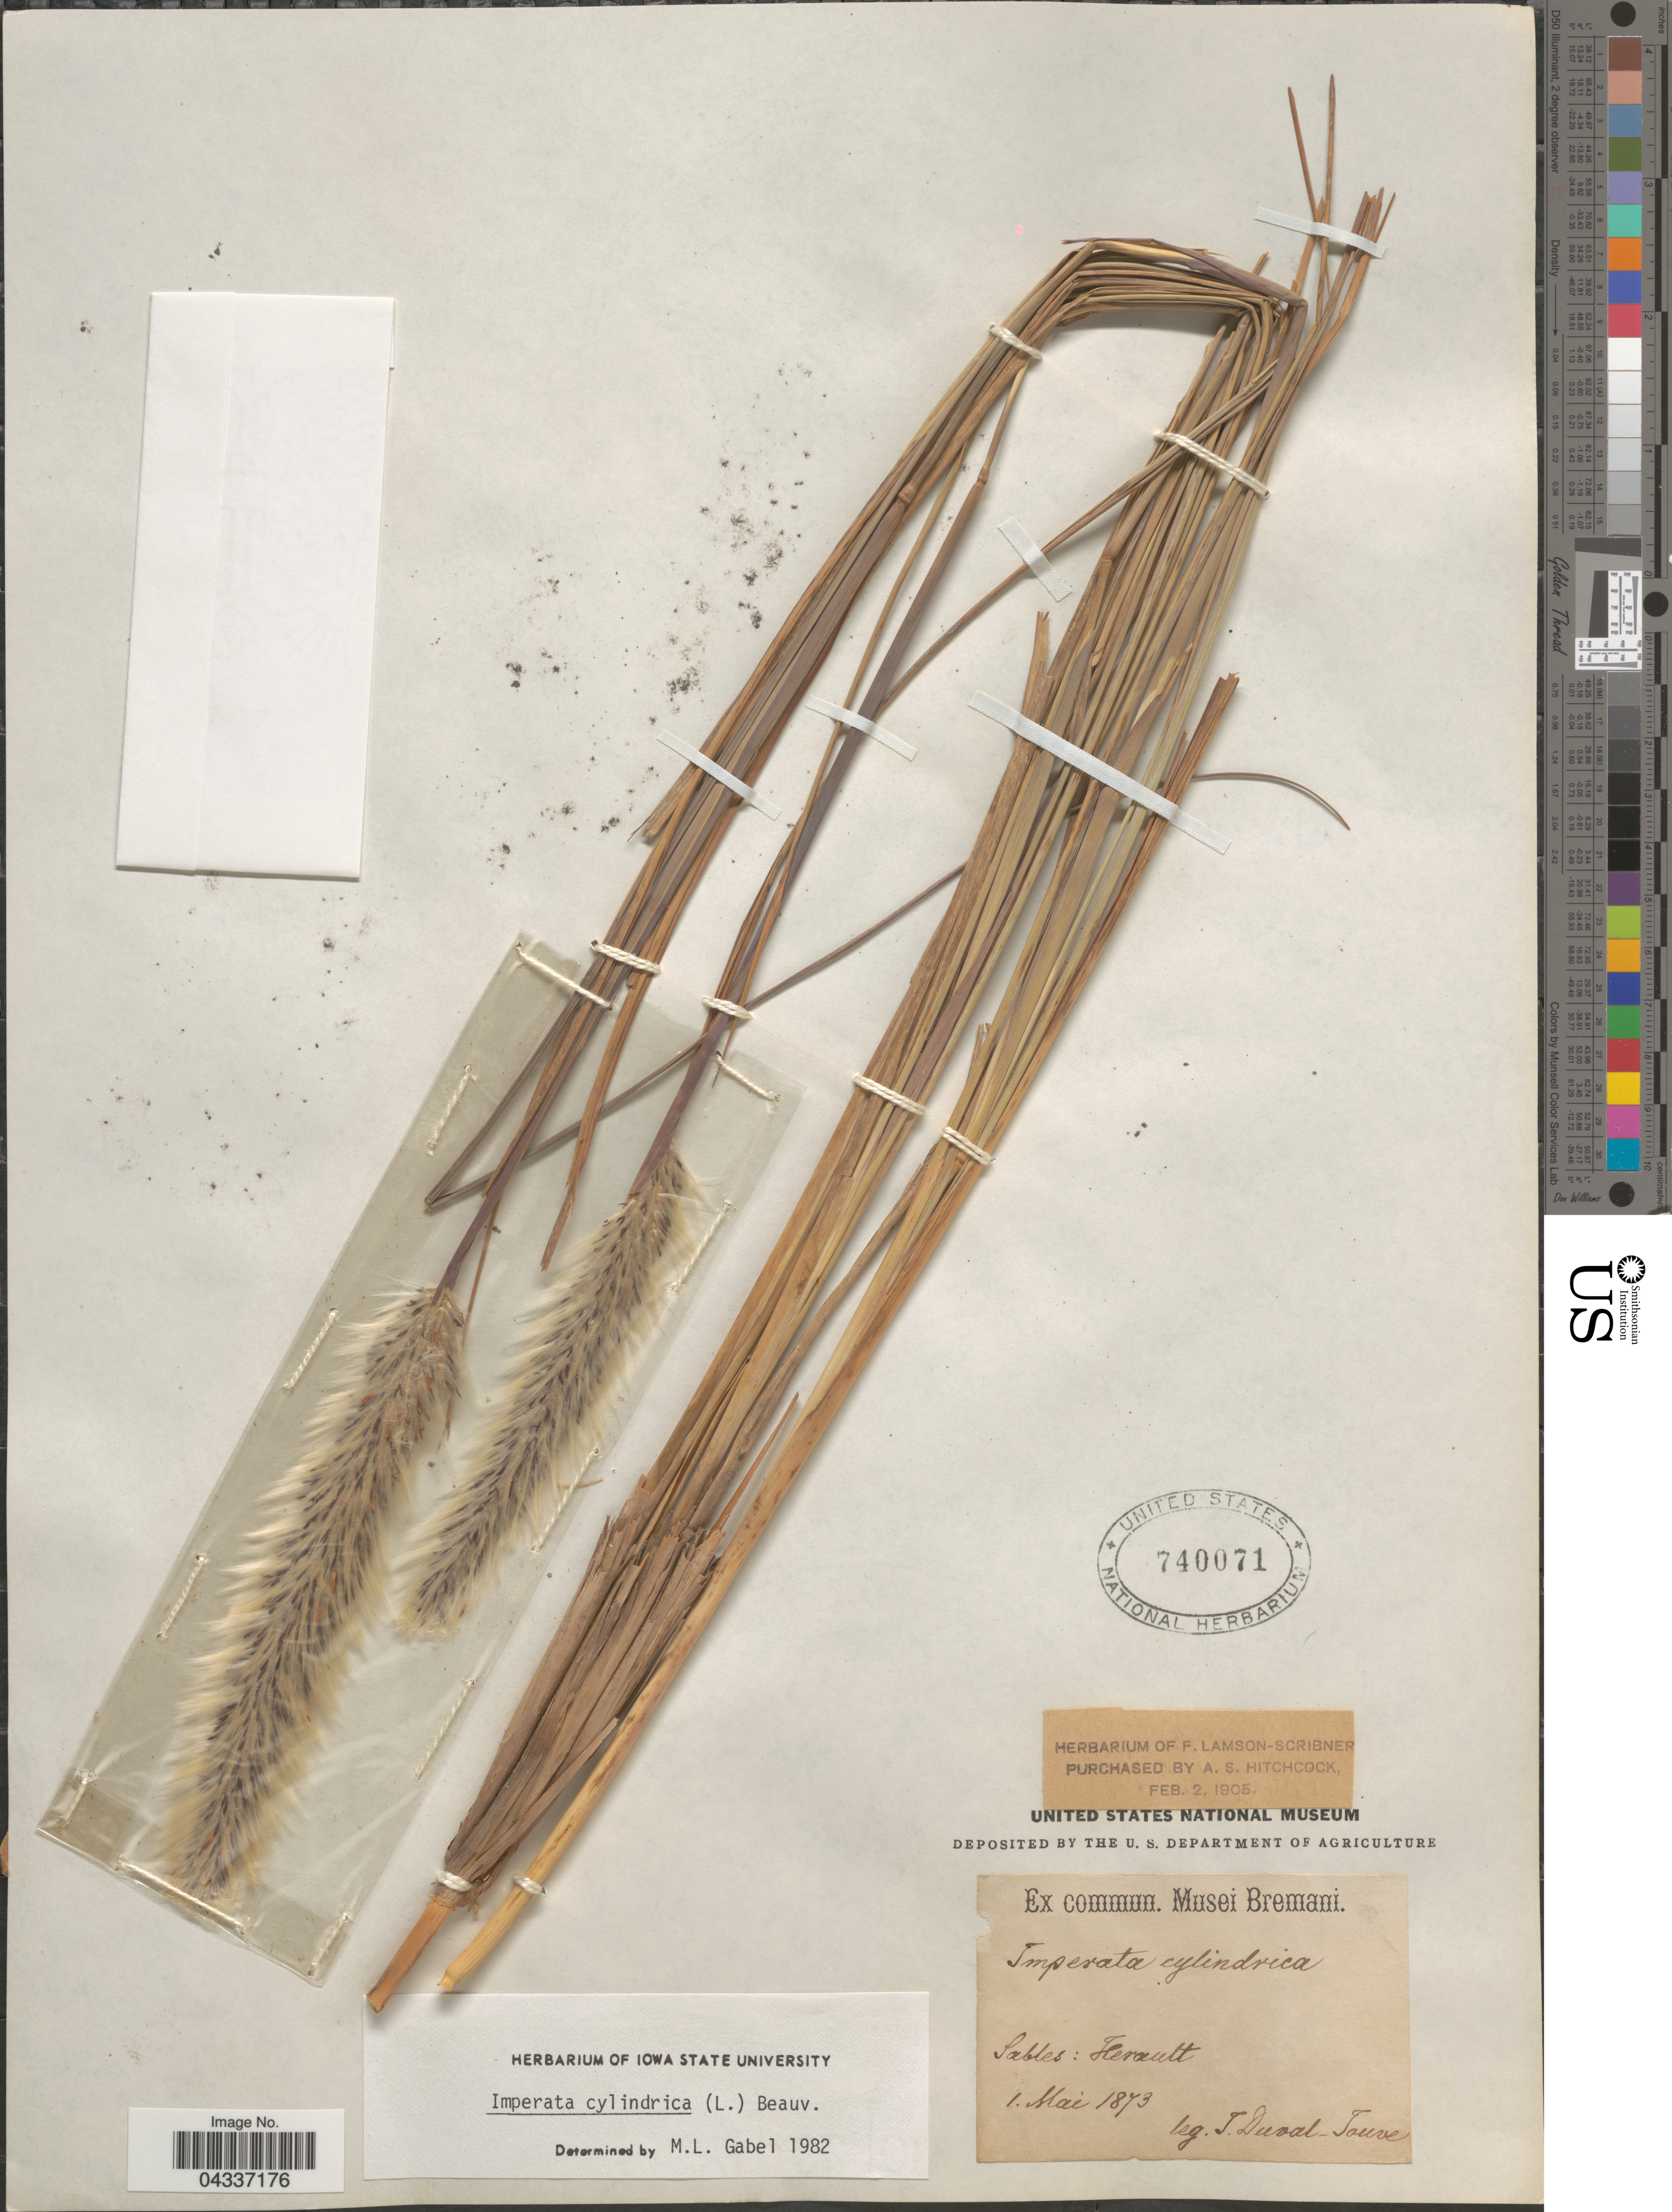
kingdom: Plantae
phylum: Tracheophyta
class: Liliopsida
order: Poales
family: Poaceae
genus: Imperata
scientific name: Imperata cylindrica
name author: (L.) P. Beauv.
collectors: J. Duval-Jouve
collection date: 1873-05-01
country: France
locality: Sables: Herault.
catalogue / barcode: US 740071